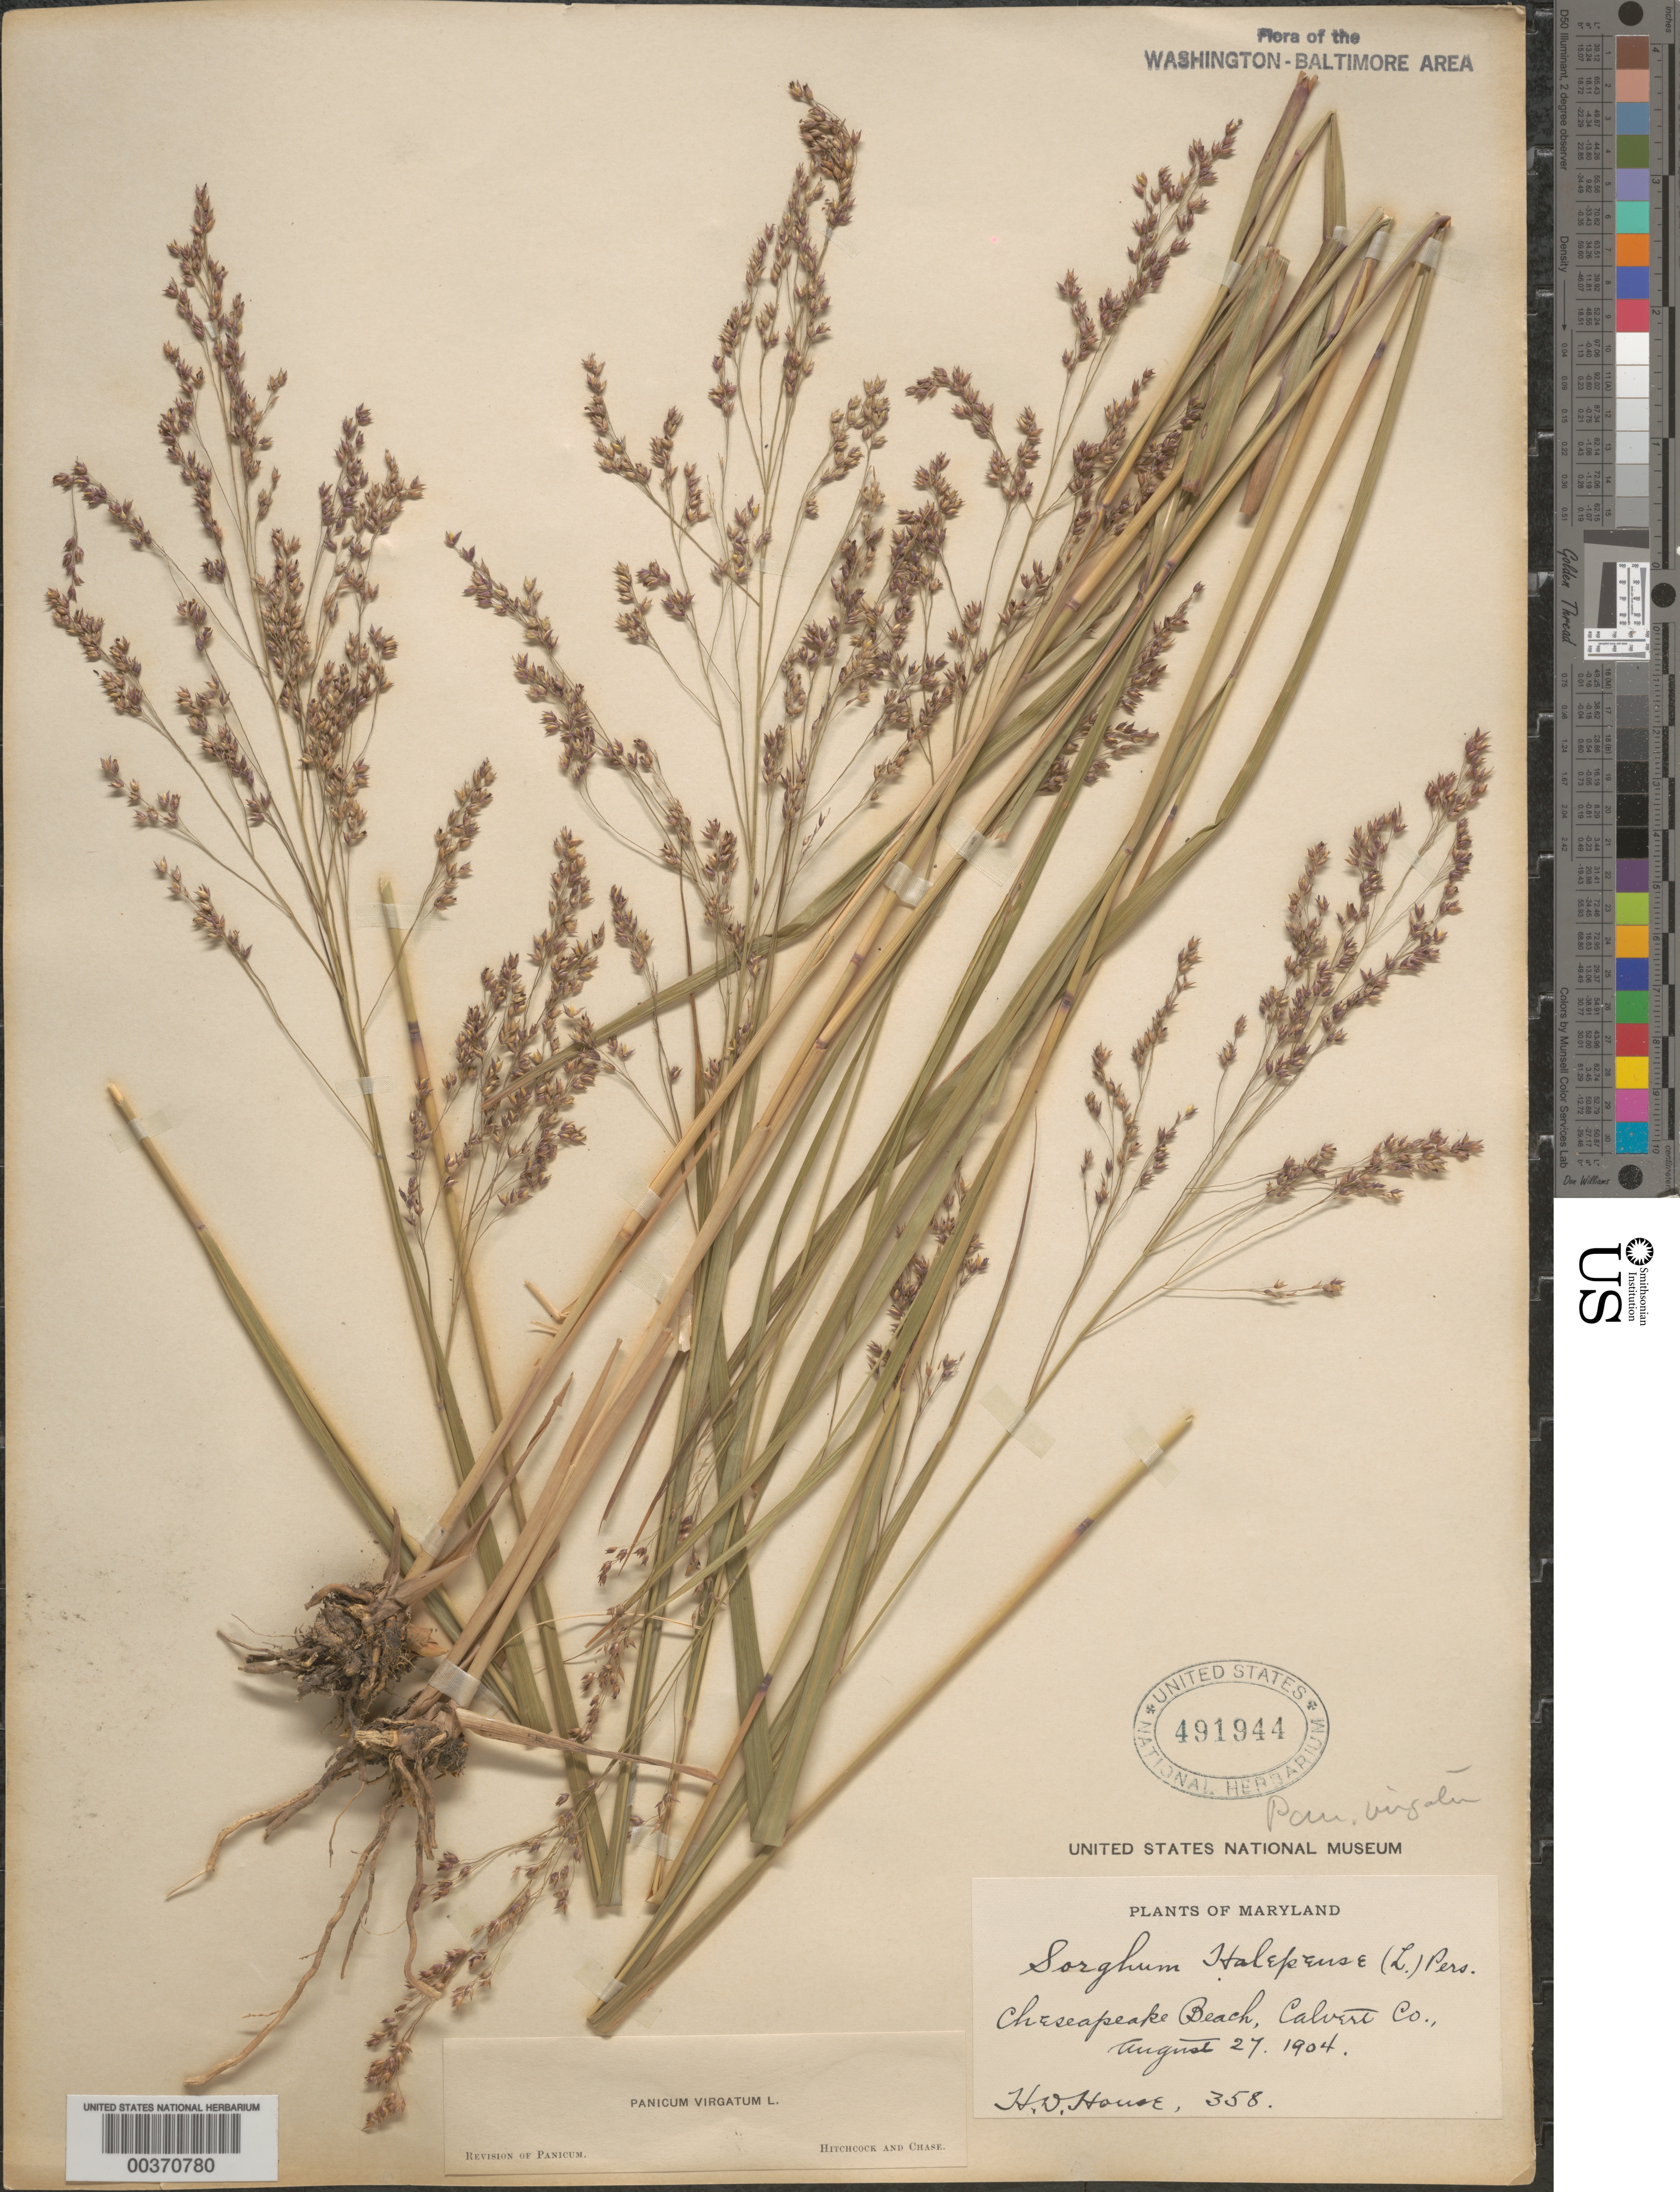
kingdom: Plantae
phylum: Tracheophyta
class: Liliopsida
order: Poales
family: Poaceae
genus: Panicum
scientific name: Panicum virgatum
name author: L.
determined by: Hitchcock, A. S.; Chase, [M.] A.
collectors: H. D. House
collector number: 358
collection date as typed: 27 Aug 1904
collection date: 1904-08-27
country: United States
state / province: Maryland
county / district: Calvert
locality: Chesapeake Beach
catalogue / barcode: US 491944